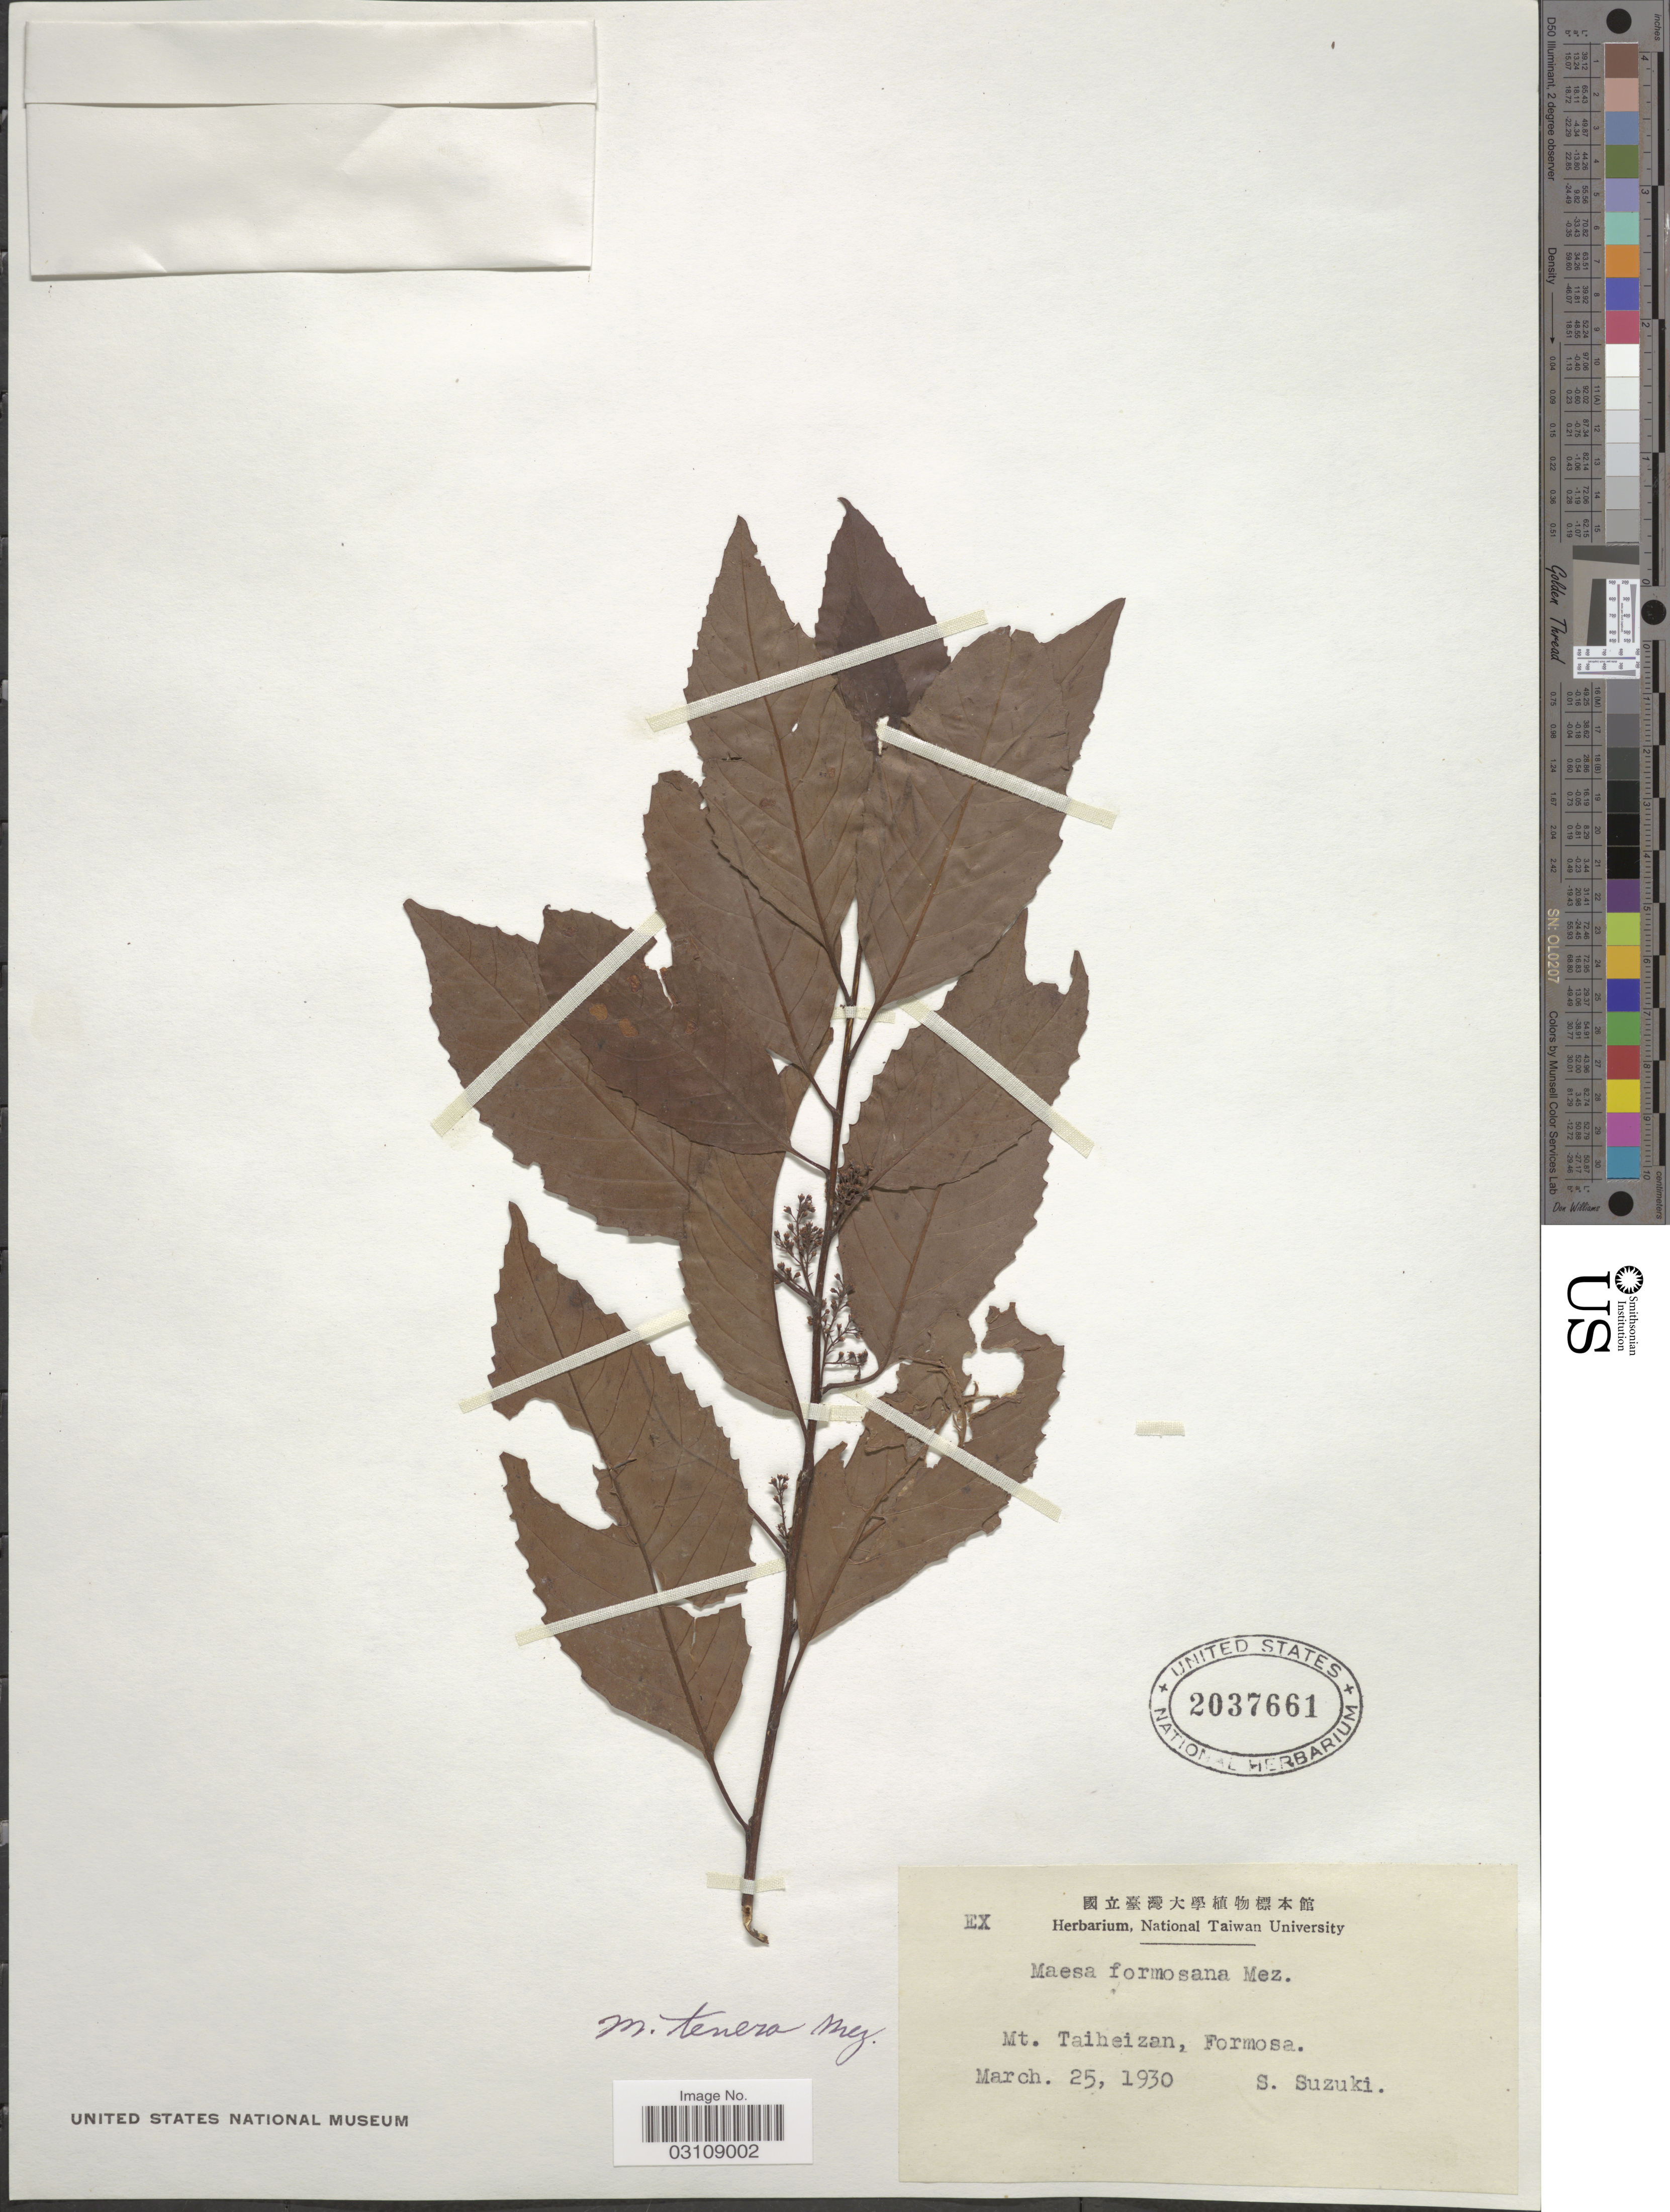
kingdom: Plantae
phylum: Tracheophyta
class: Magnoliopsida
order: Ericales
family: Primulaceae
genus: Maesa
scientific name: Maesa tenera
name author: Mez in Engl.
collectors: S. Suzuki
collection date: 1930-03-25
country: Taiwan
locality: Mt. Taiheizan, Formosa.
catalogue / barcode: US 2037661